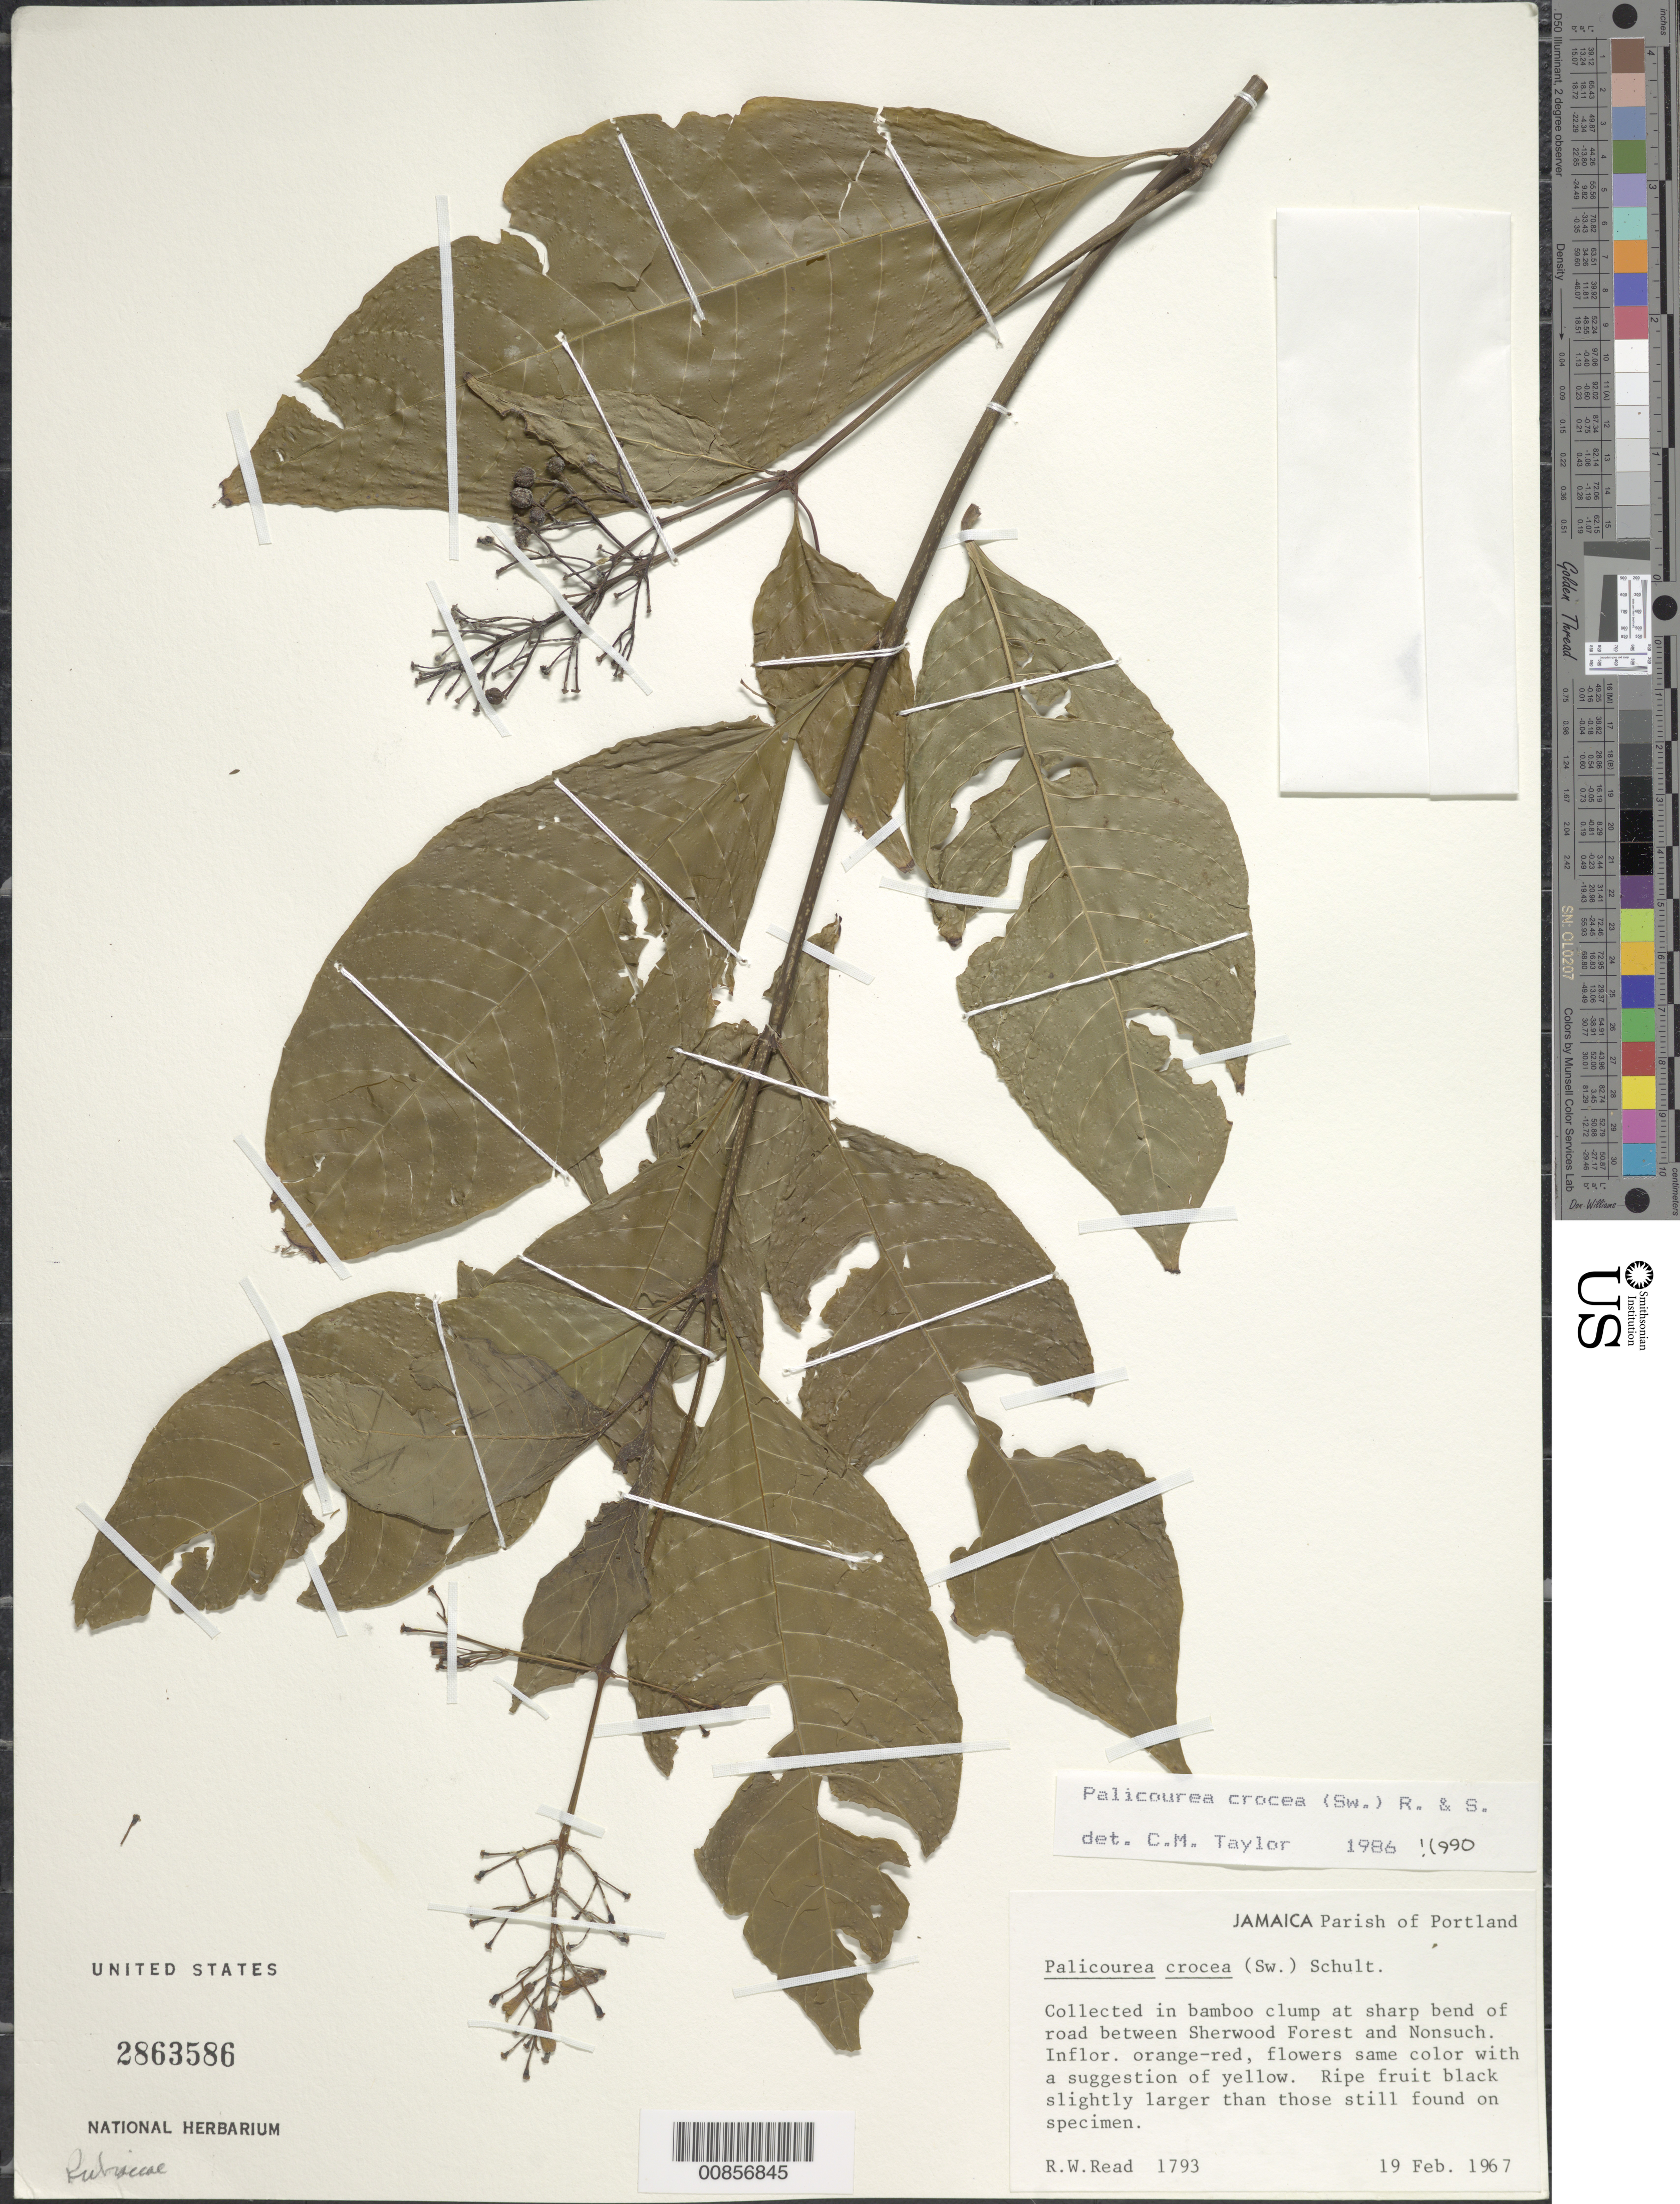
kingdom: Plantae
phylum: Tracheophyta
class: Magnoliopsida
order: Gentianales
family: Rubiaceae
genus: Palicourea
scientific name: Palicourea crocea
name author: (Sw.) Schult.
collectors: R. W. Read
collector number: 1793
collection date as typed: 19 Feb 1967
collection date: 1967-02-19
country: Jamaica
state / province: Portland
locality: Bend of road between Sherwood Forest and Nonsuch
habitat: In bamboo clump at sharp bend of road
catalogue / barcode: US 2863586